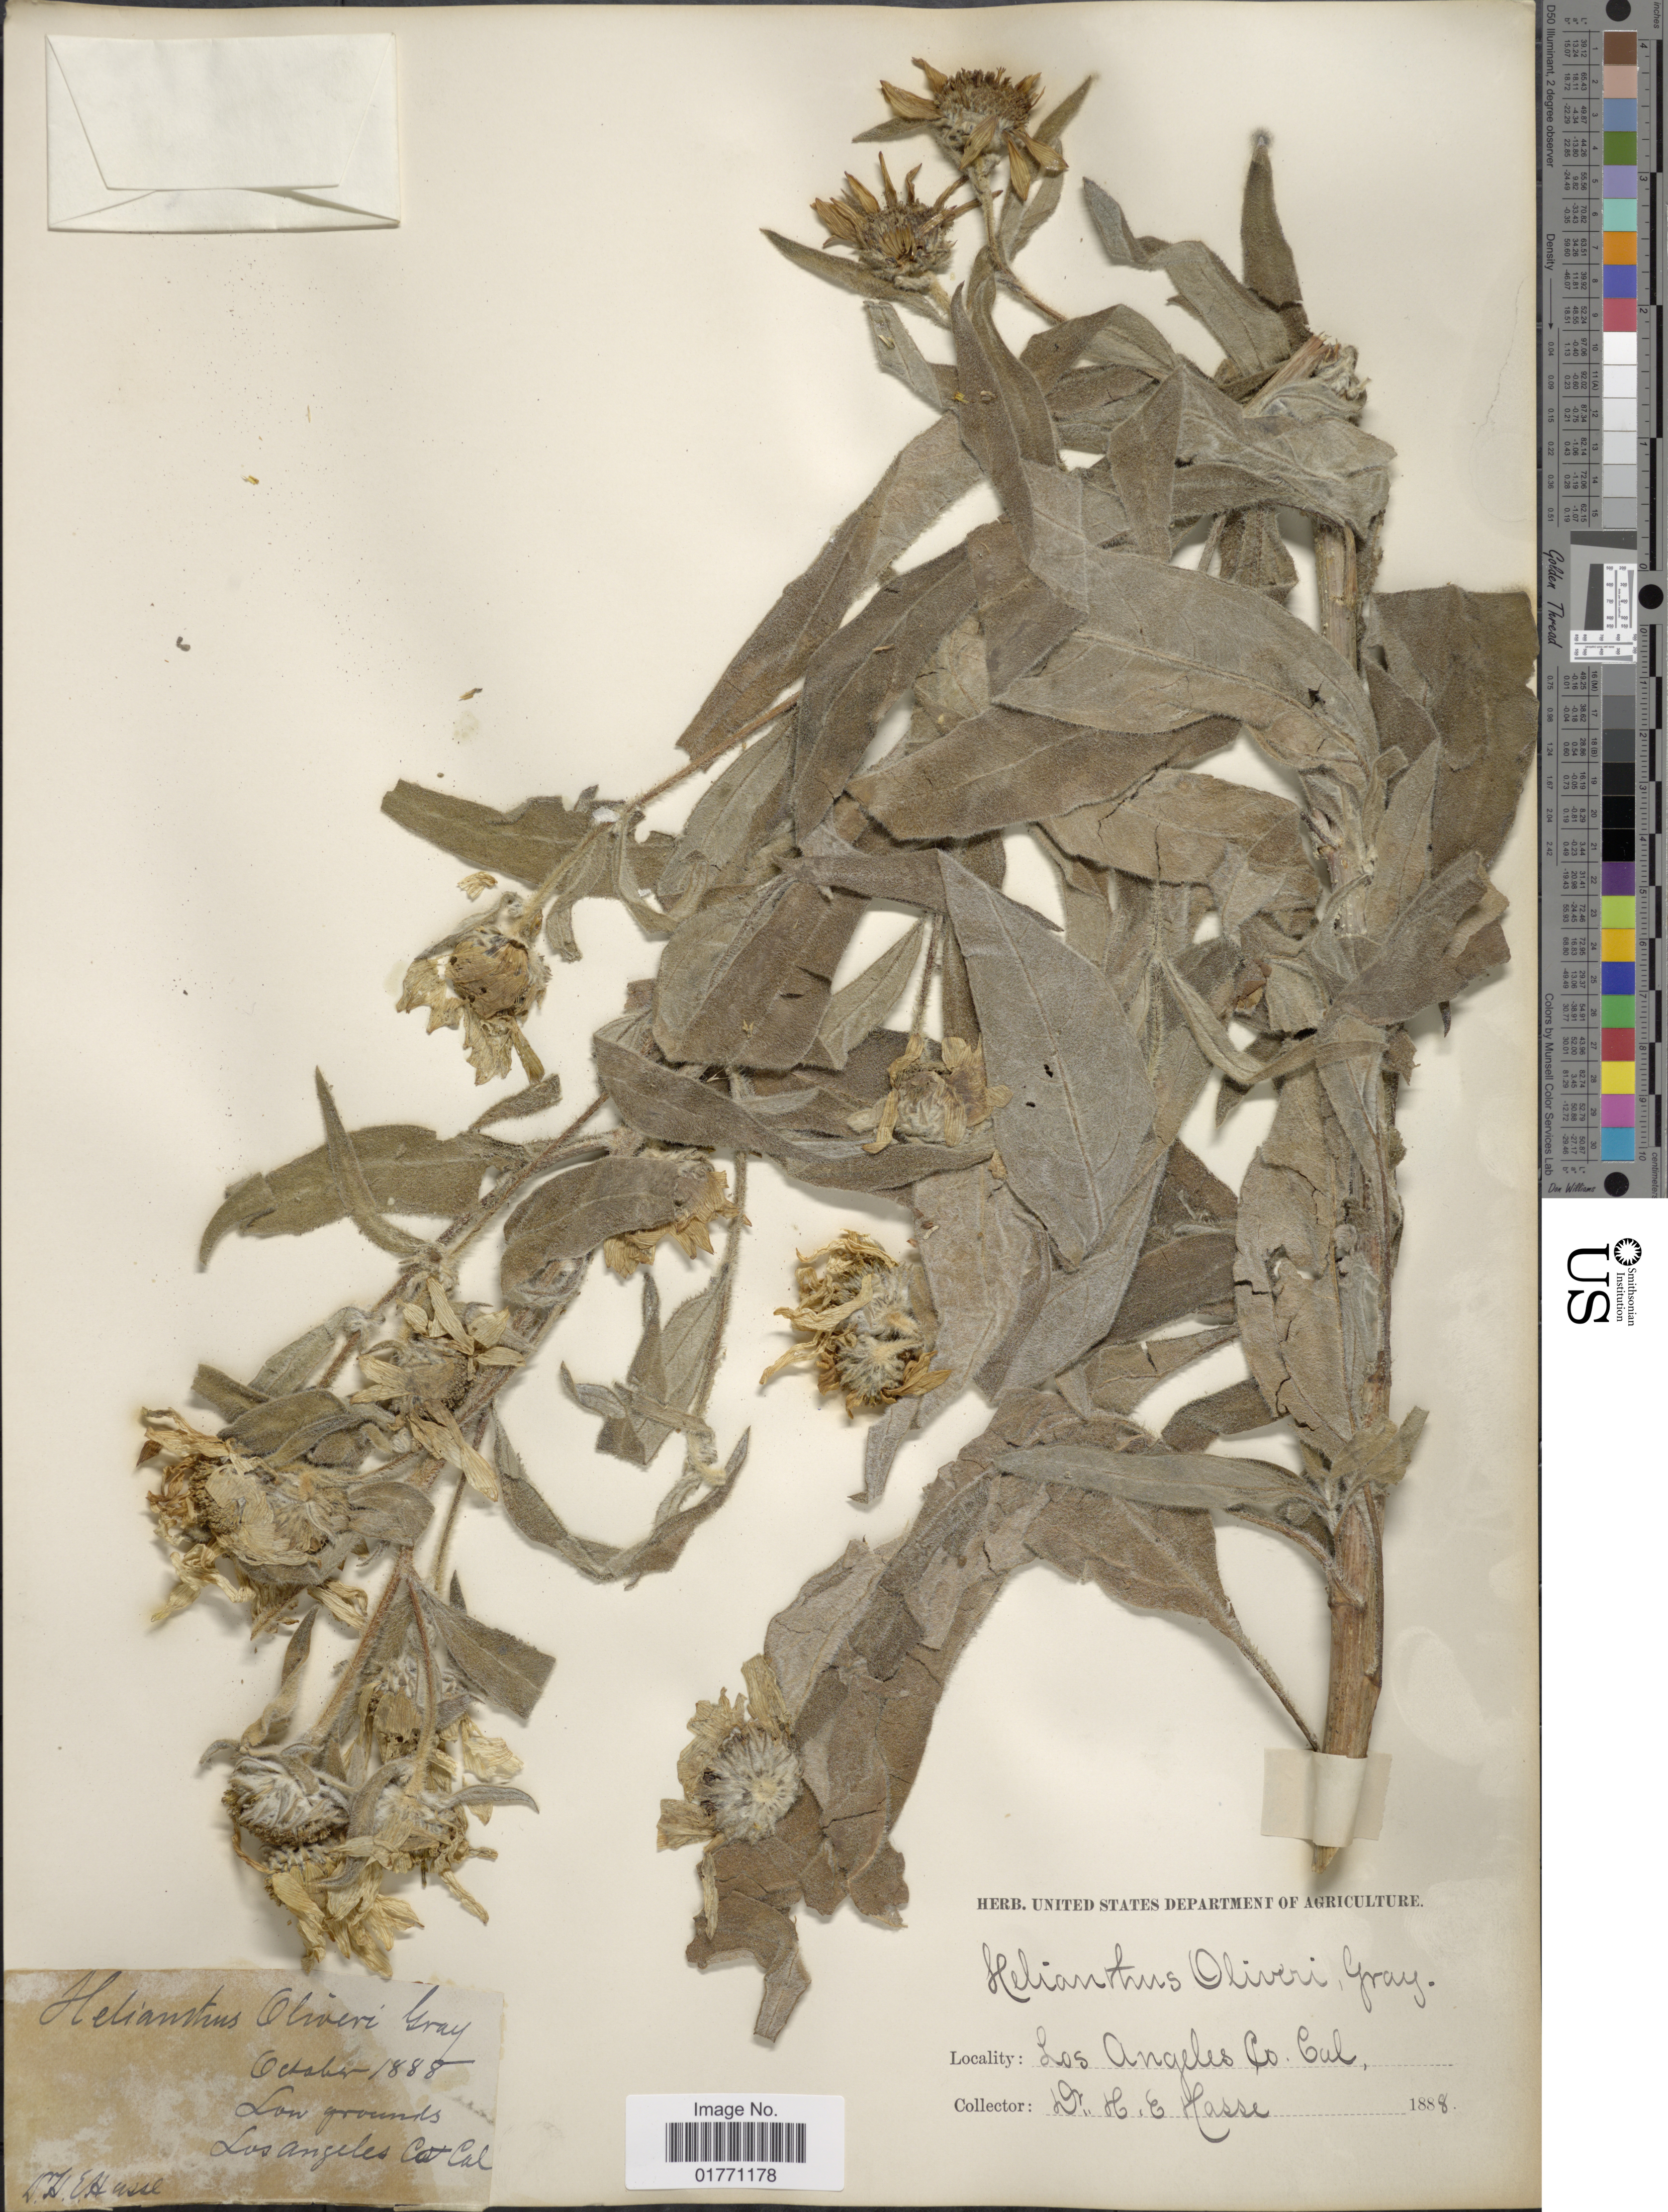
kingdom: Plantae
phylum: Tracheophyta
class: Magnoliopsida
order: Asterales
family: Asteraceae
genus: Helianthus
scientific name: Helianthus oliveri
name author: A. Gray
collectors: H. E. Hasse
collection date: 1888-10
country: United States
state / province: California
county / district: Los Angeles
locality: Los Angeles Co., low grounds.